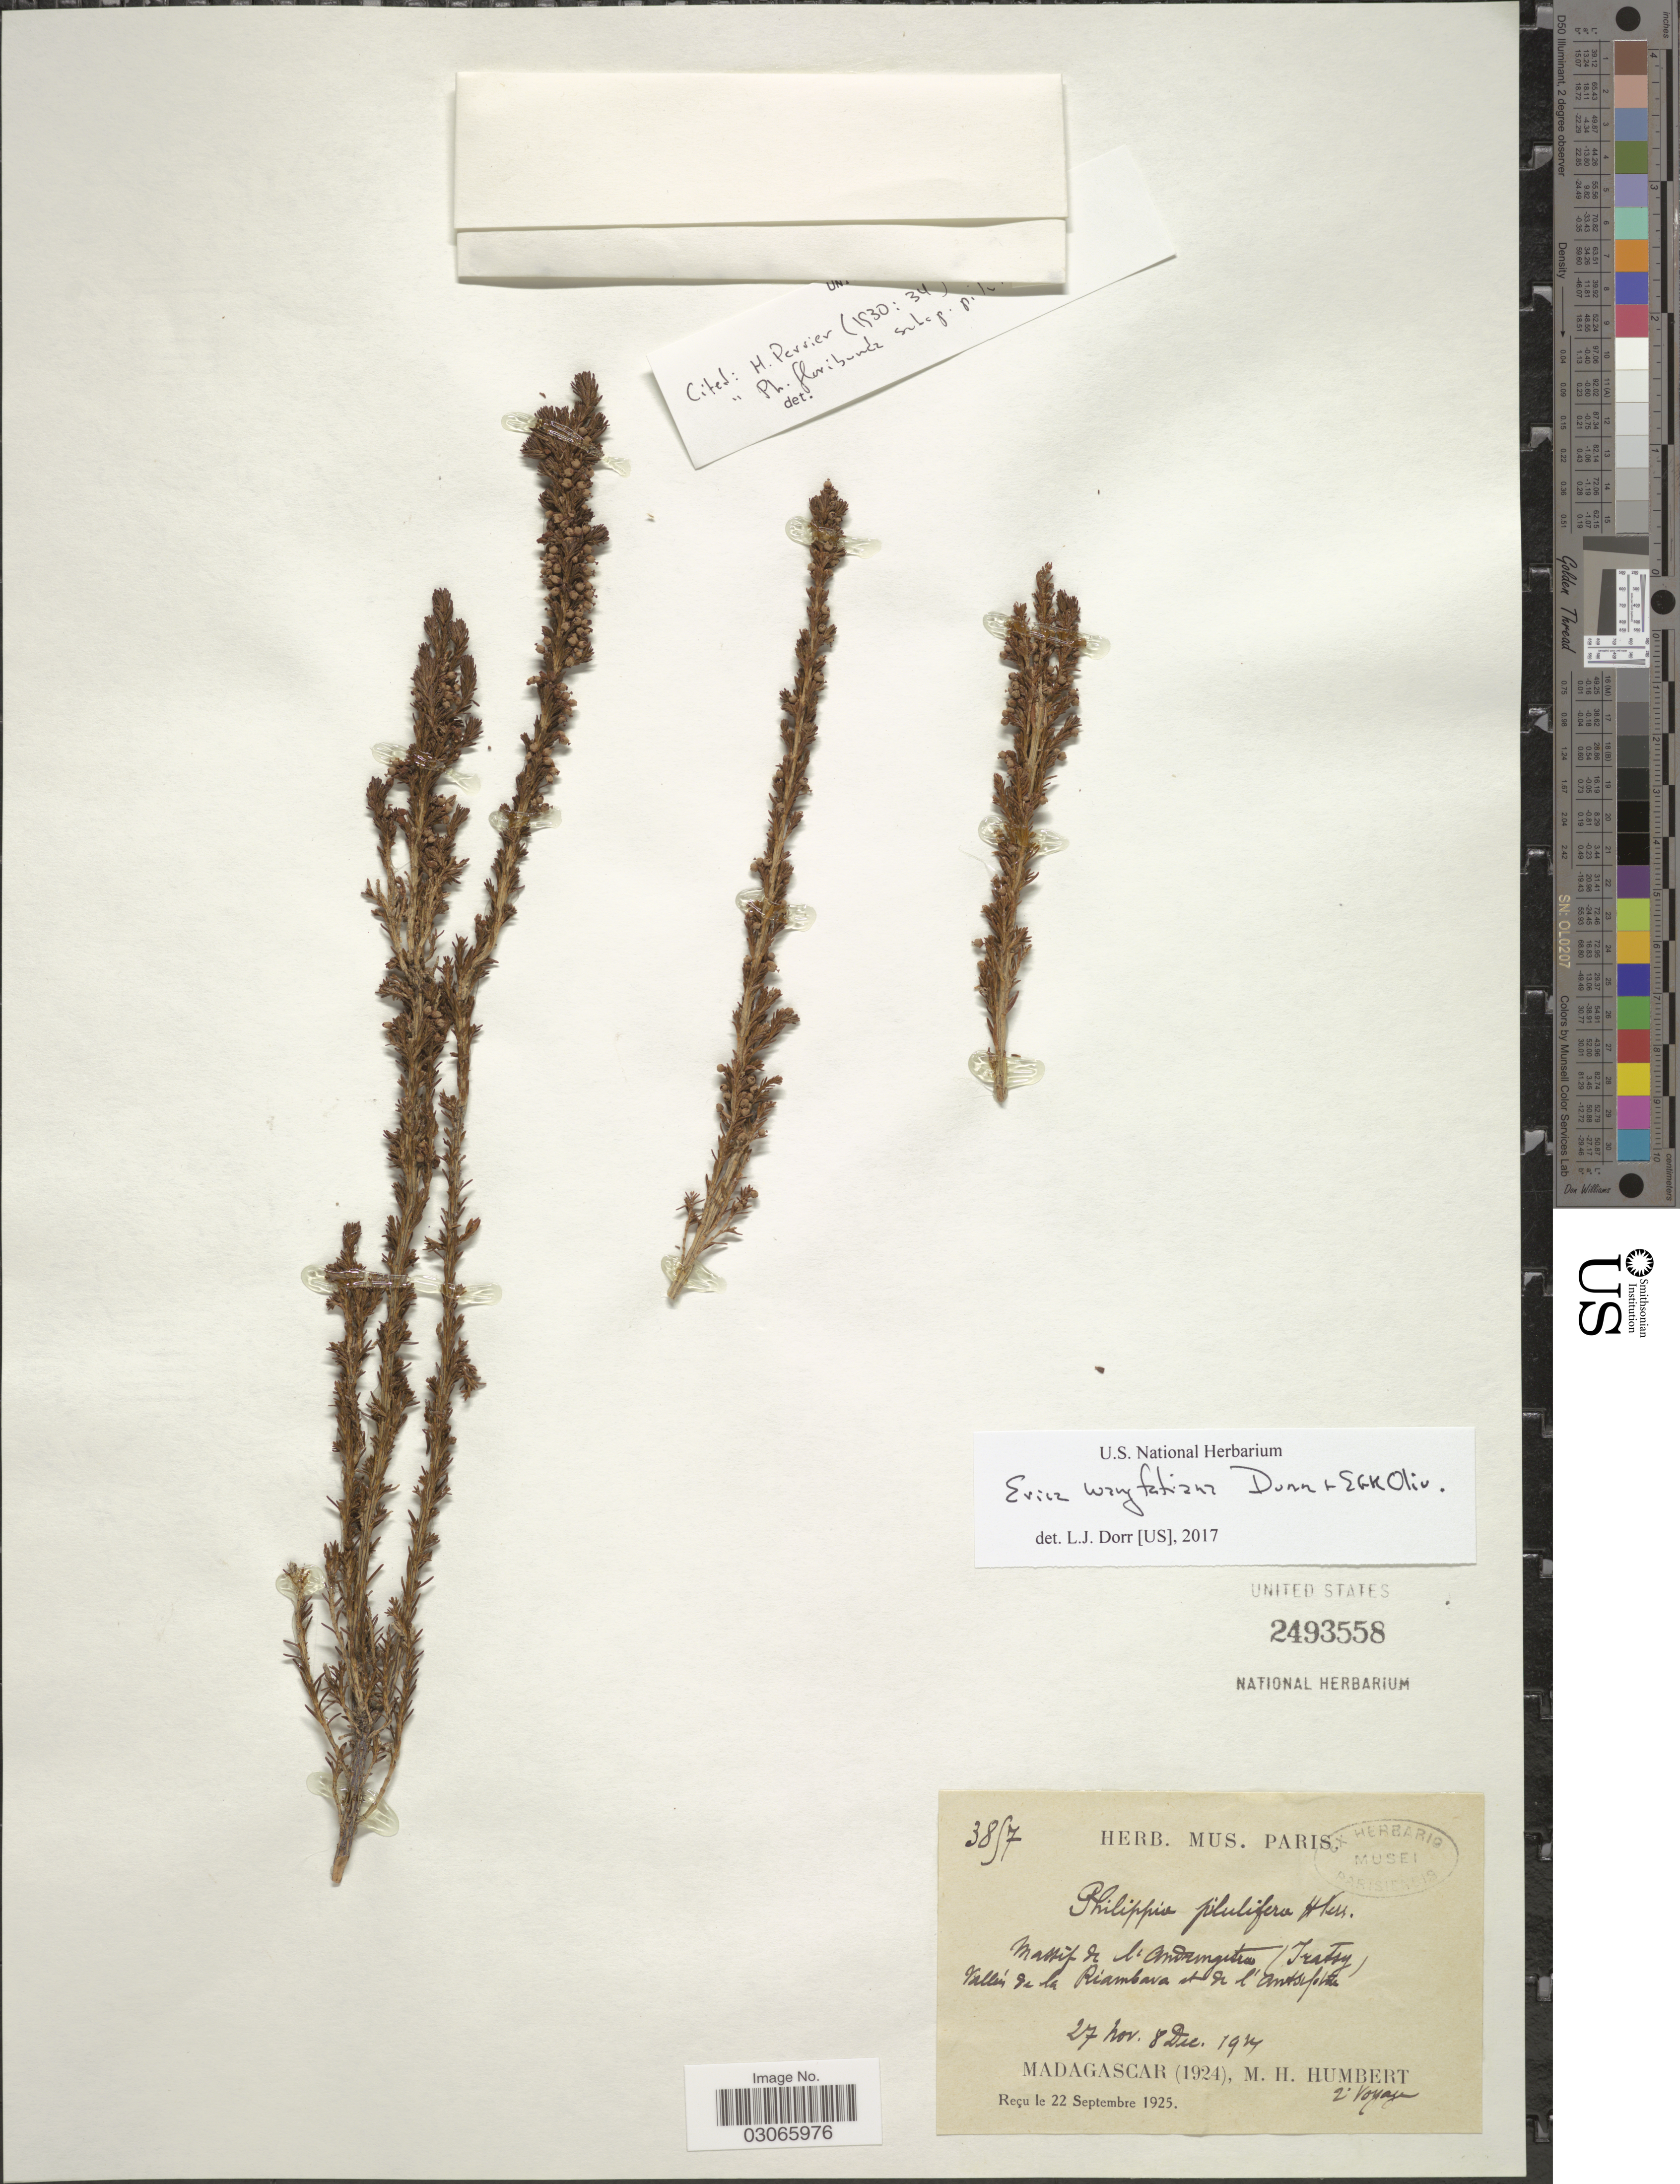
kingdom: Plantae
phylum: Tracheophyta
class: Magnoliopsida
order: Ericales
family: Ericaceae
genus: Erica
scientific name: Erica wangfatiana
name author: Dorr & E.G.H. Oliv.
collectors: H. Humbert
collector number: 3857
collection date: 1924-11-27/1924-12-08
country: Madagascar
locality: Massif de l'Andringitra (Iratsy). Vallées de la Riambava et de l'Antsifotra.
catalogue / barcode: US 2493558